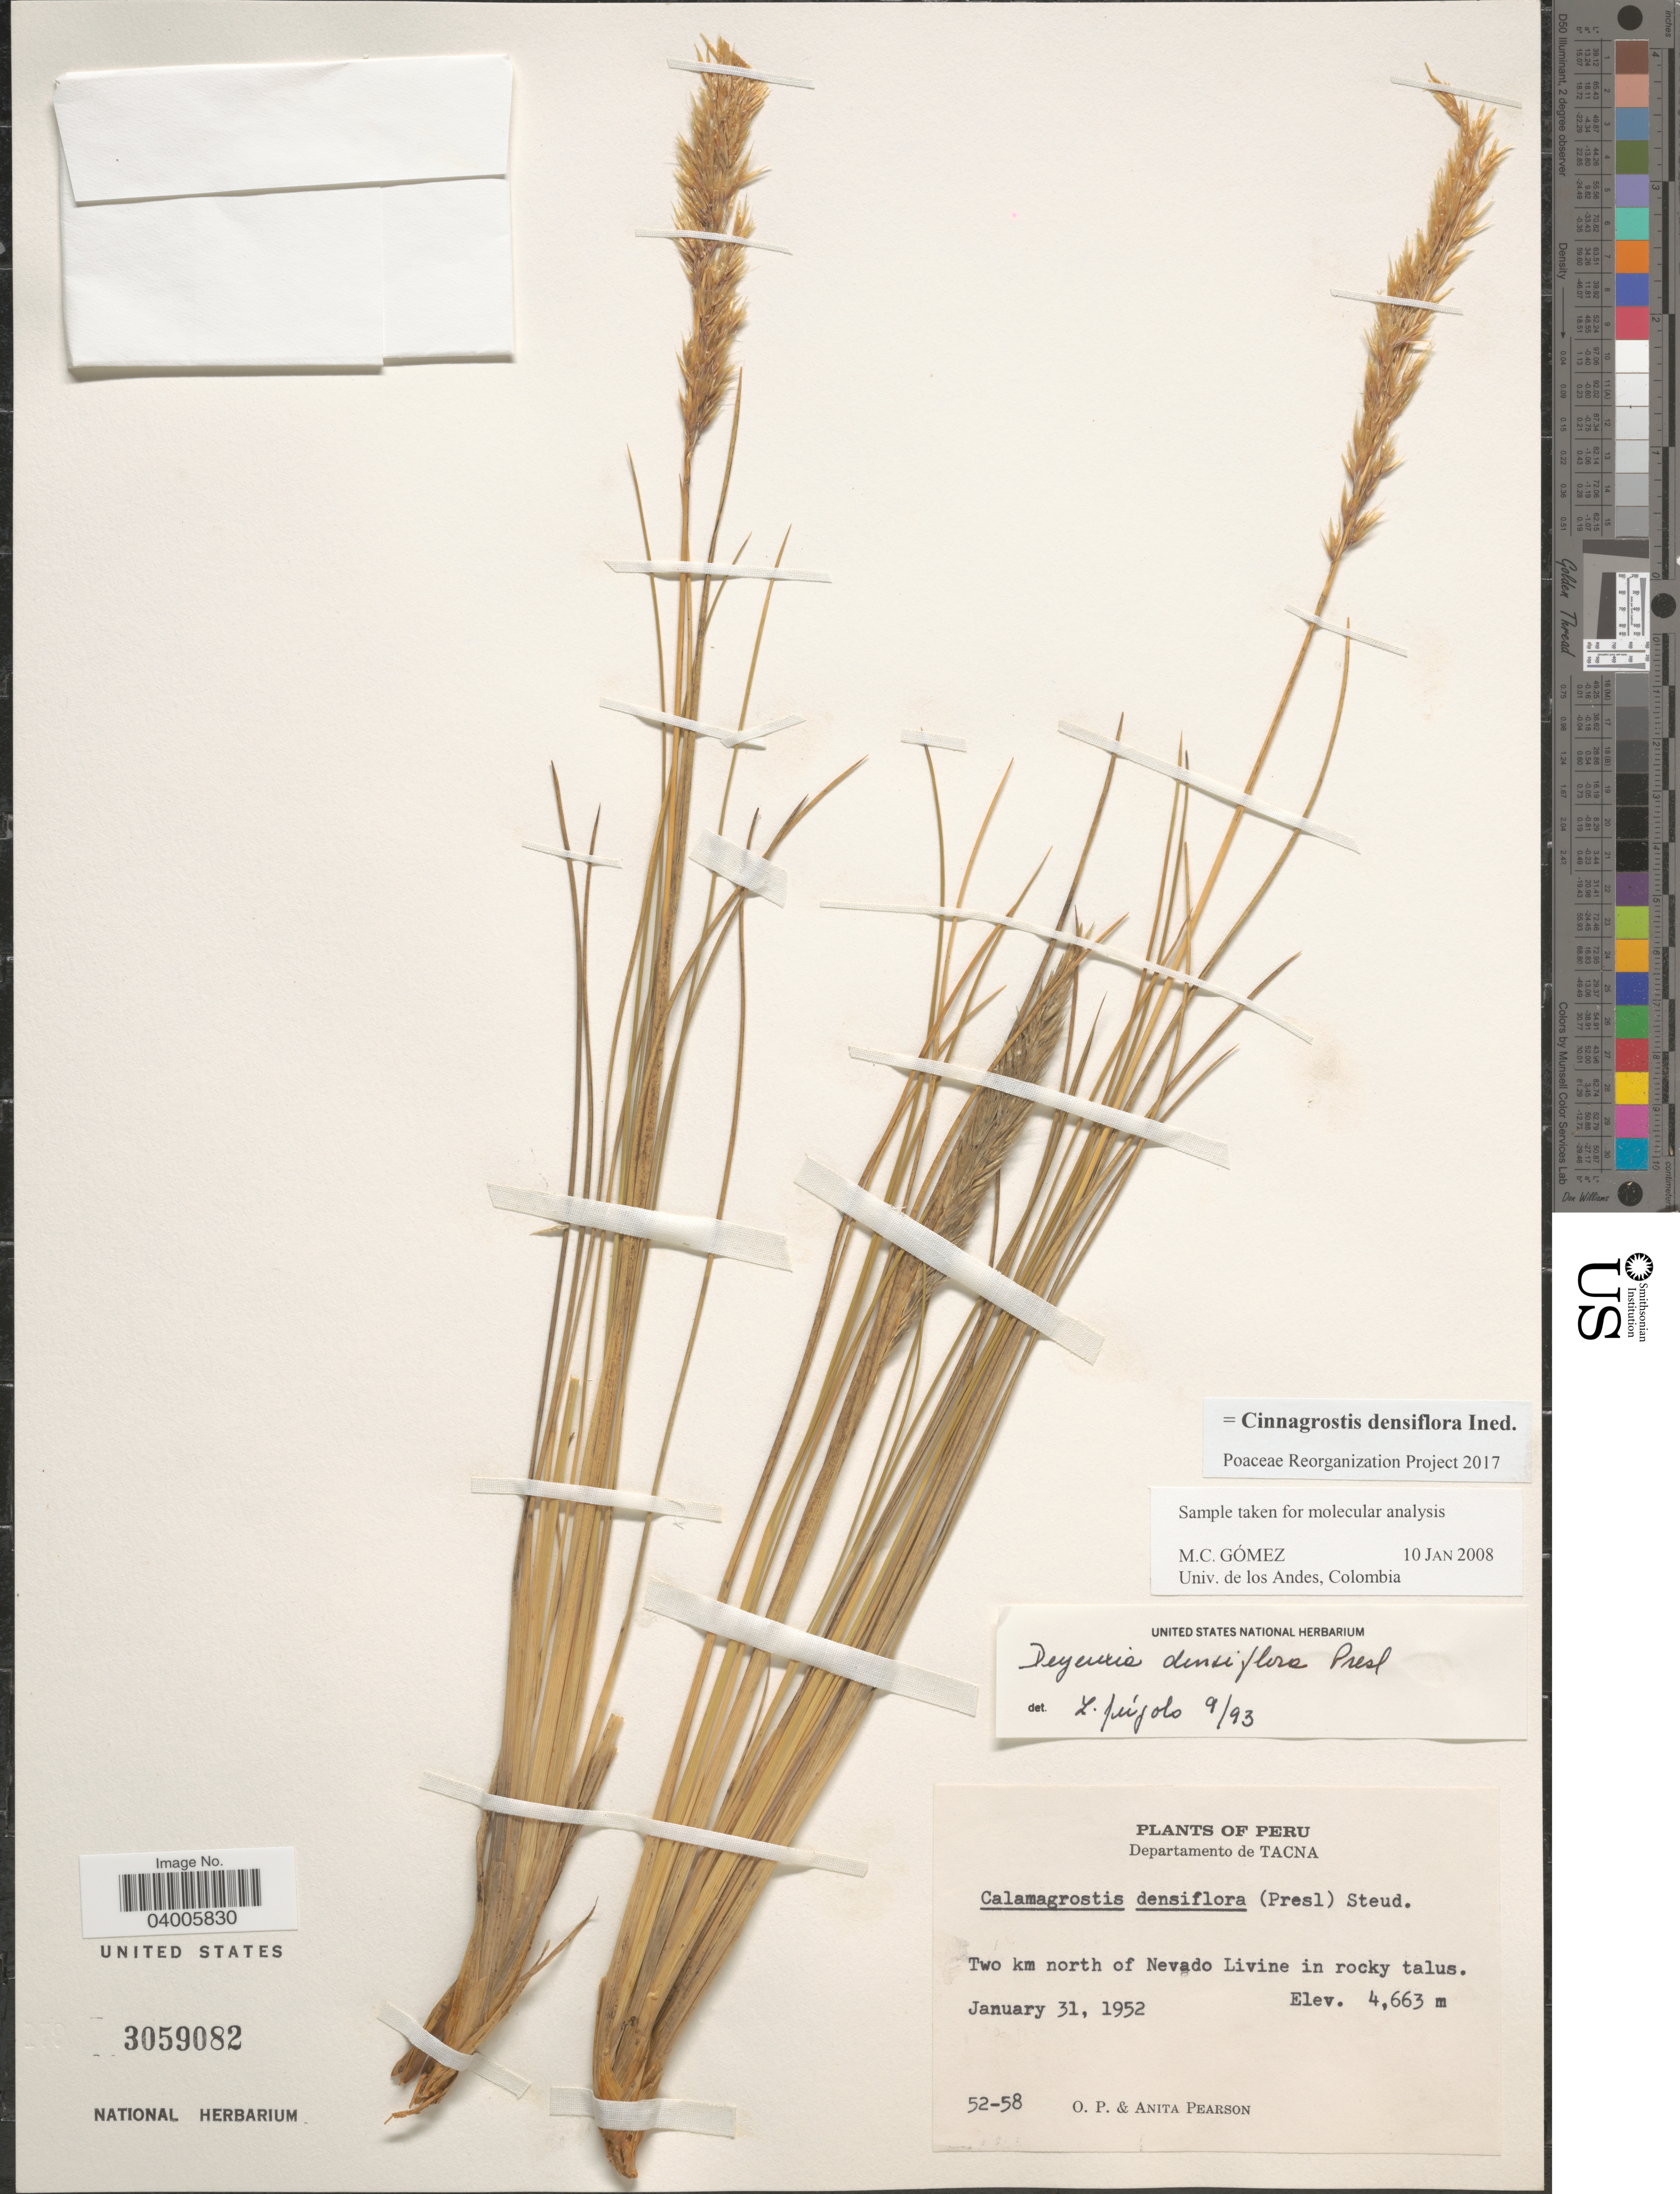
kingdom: Plantae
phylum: Tracheophyta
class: Liliopsida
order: Poales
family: Poaceae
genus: Cinnagrostis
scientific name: Cinnagrostis densiflora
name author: (J. Presl) P.M. Peterson et al.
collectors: O. P. Pearson & A. Pearson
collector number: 52-58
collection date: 1952-01-31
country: Peru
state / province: Tacna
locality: Departamento de Tacna. Two km north of Nevado Livine in rocky talus.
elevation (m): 4663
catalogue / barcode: US 3059082